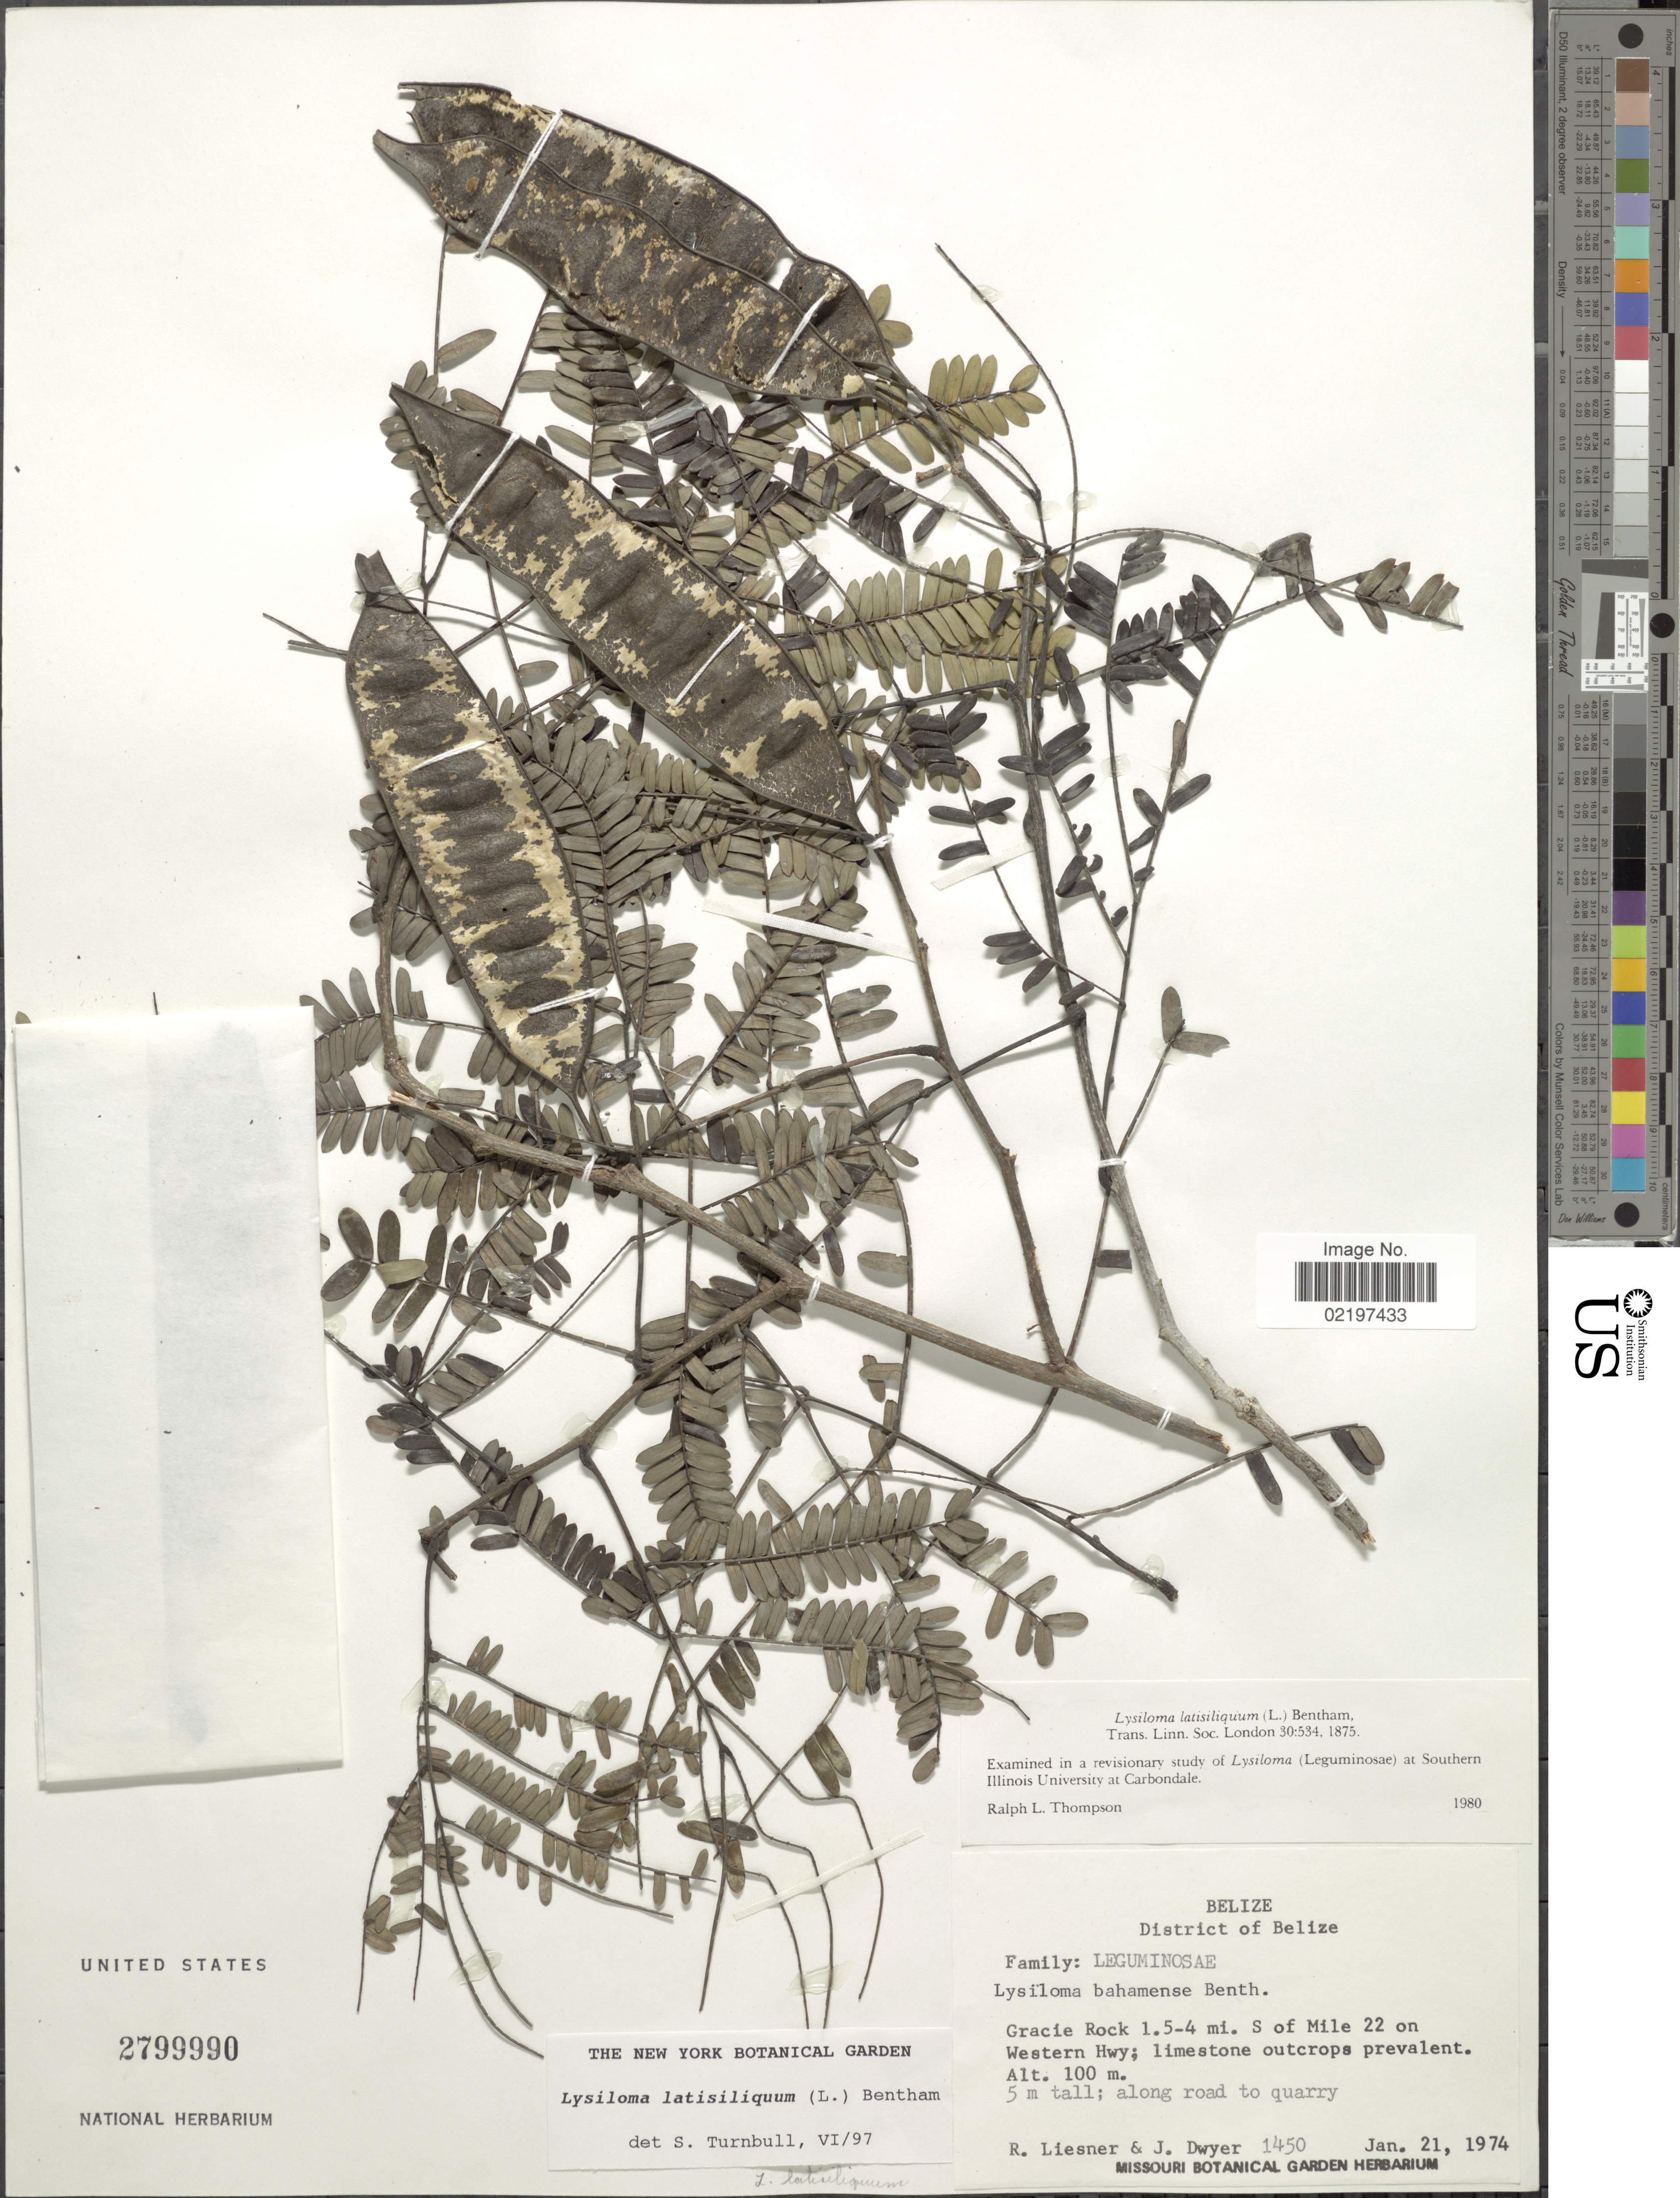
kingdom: Plantae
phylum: Tracheophyta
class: Magnoliopsida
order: Fabales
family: Fabaceae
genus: Lysiloma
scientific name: Lysiloma latisiliquum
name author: (L.) Benth.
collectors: R. L. Liesner & J. Dwyer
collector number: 1450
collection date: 1974-01-21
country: Belize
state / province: Belize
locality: District of Belize, Graciue Rock 1.5-4 mi. S of MIle 22 on Western Hwy; limestone outcrops prevalent; along road to quarry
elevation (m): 100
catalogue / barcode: US 2799990